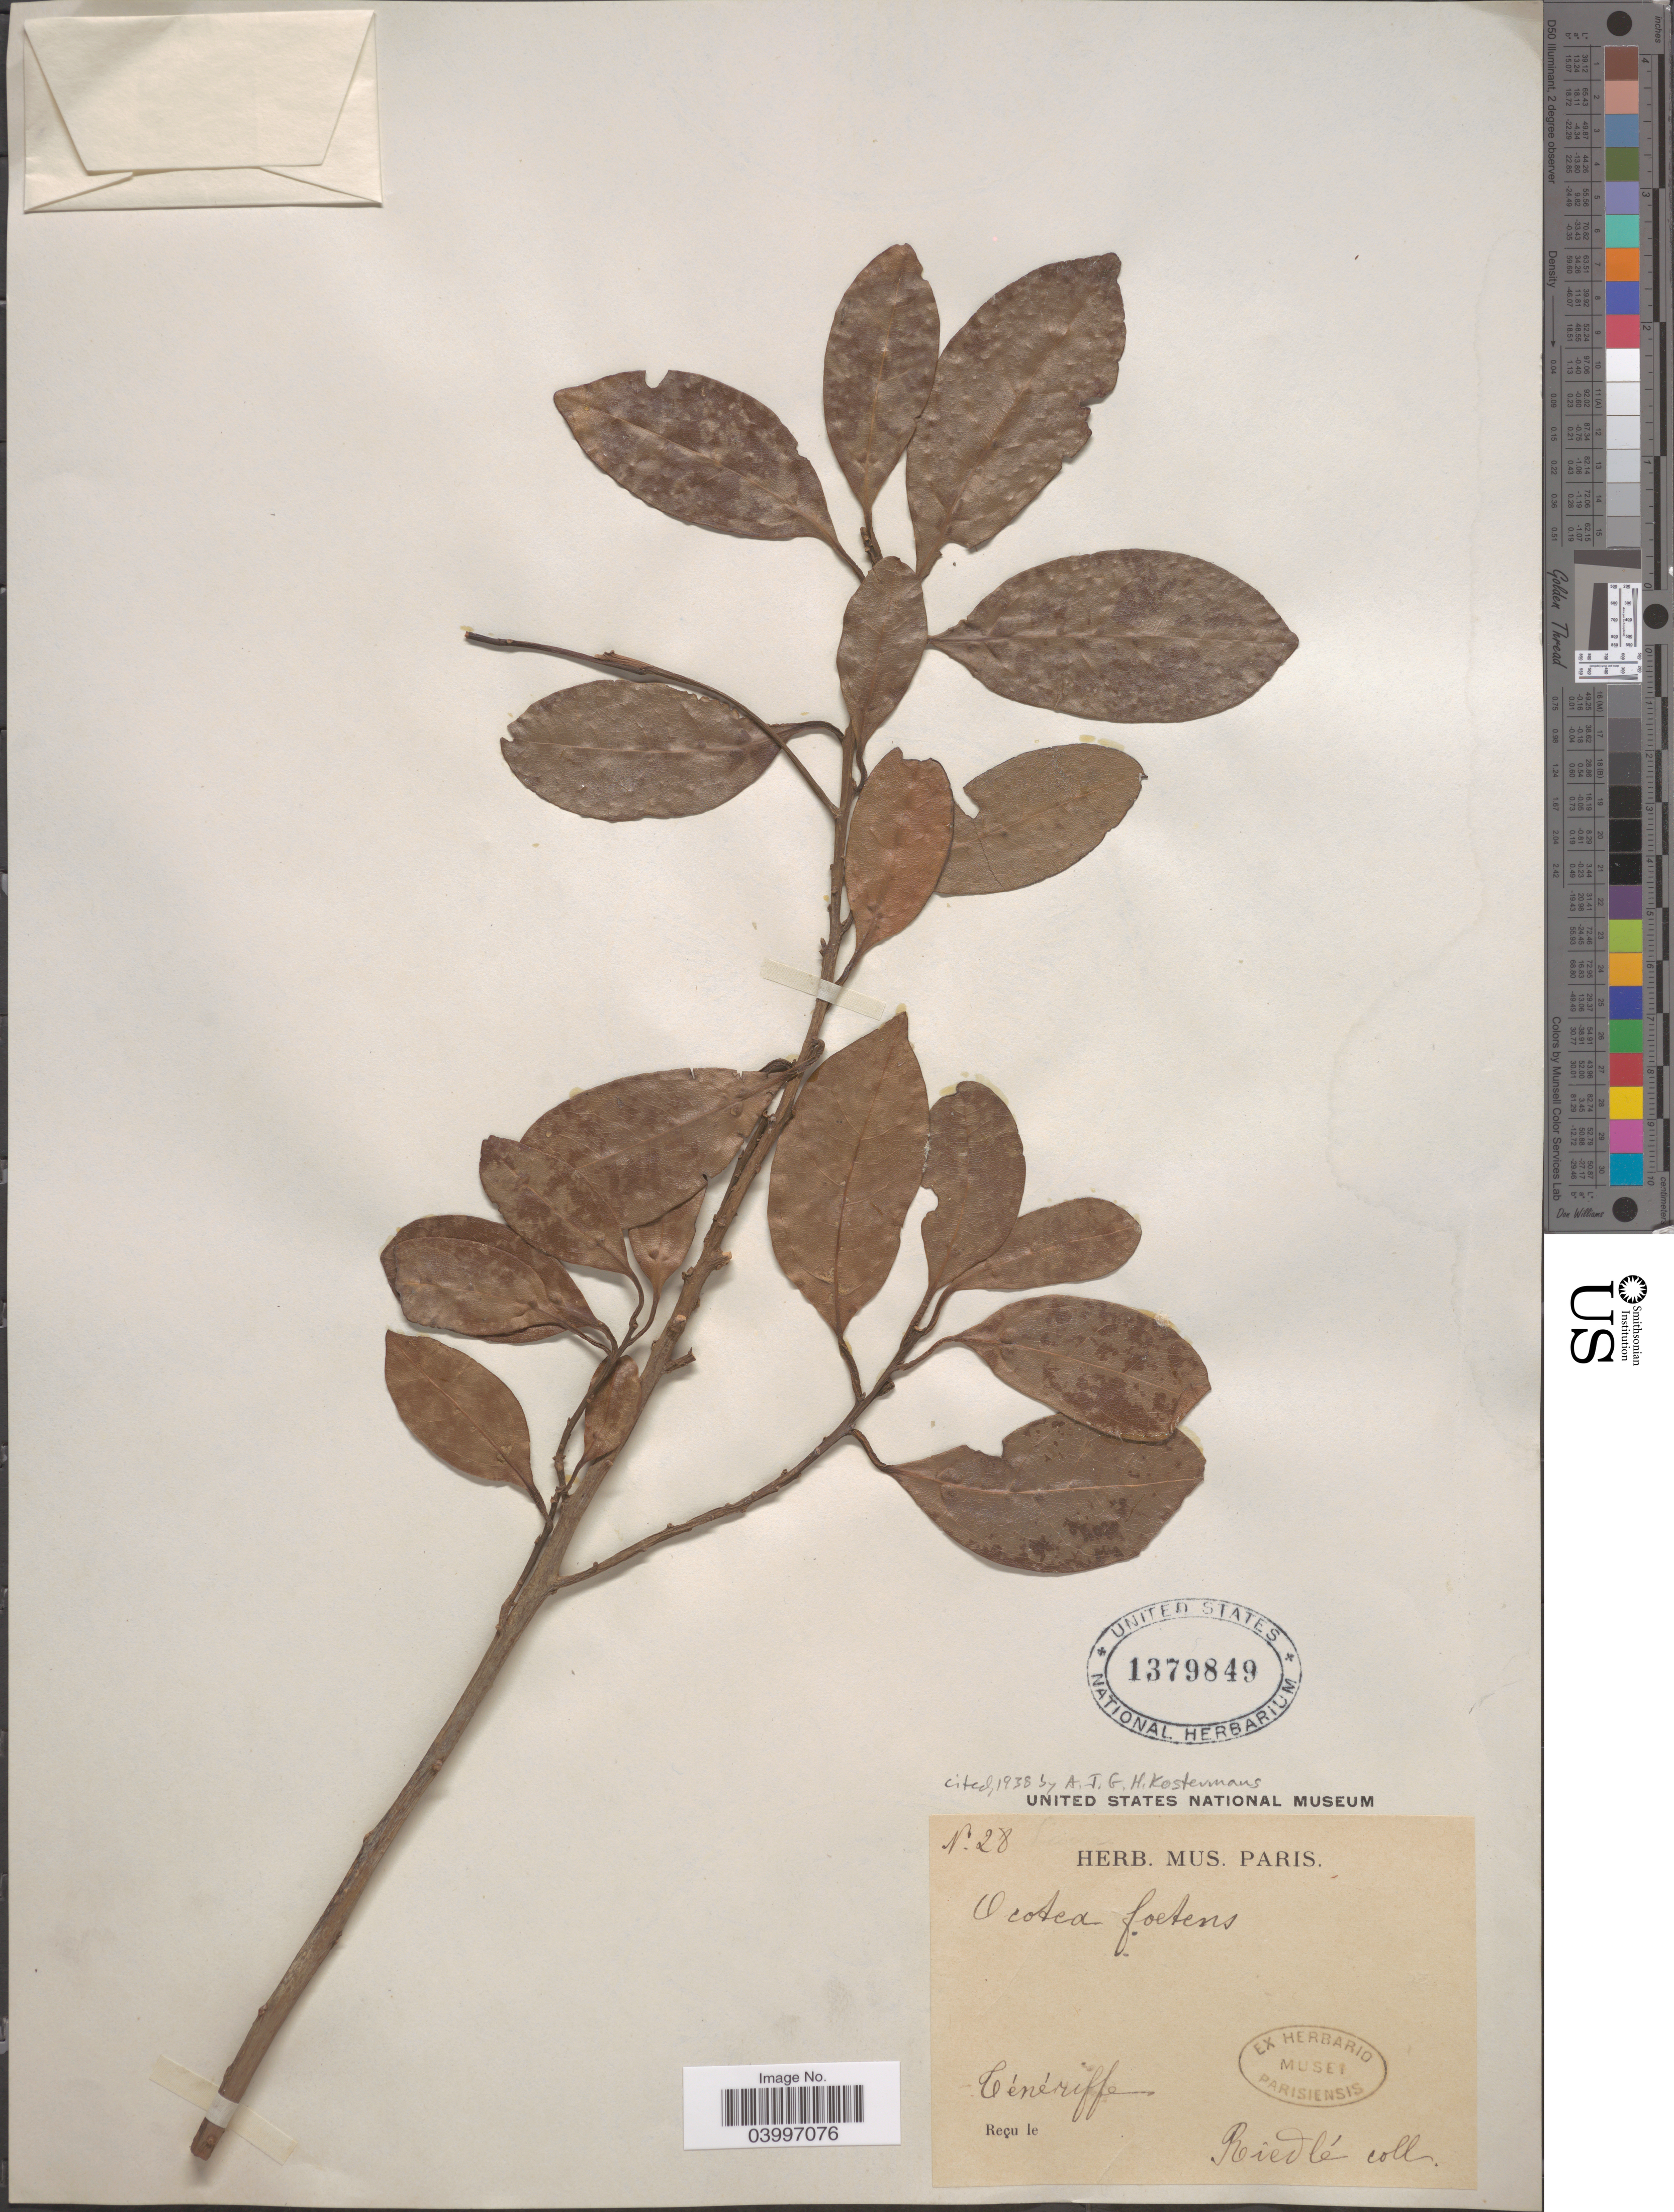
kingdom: Plantae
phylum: Tracheophyta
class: Magnoliopsida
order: Laurales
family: Lauraceae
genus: Ocotea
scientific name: Ocotea foetens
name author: Benth. & Hook. f.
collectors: -. Riedle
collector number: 28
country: Spain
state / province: Canarias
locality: Ténériffe.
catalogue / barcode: US 1379849